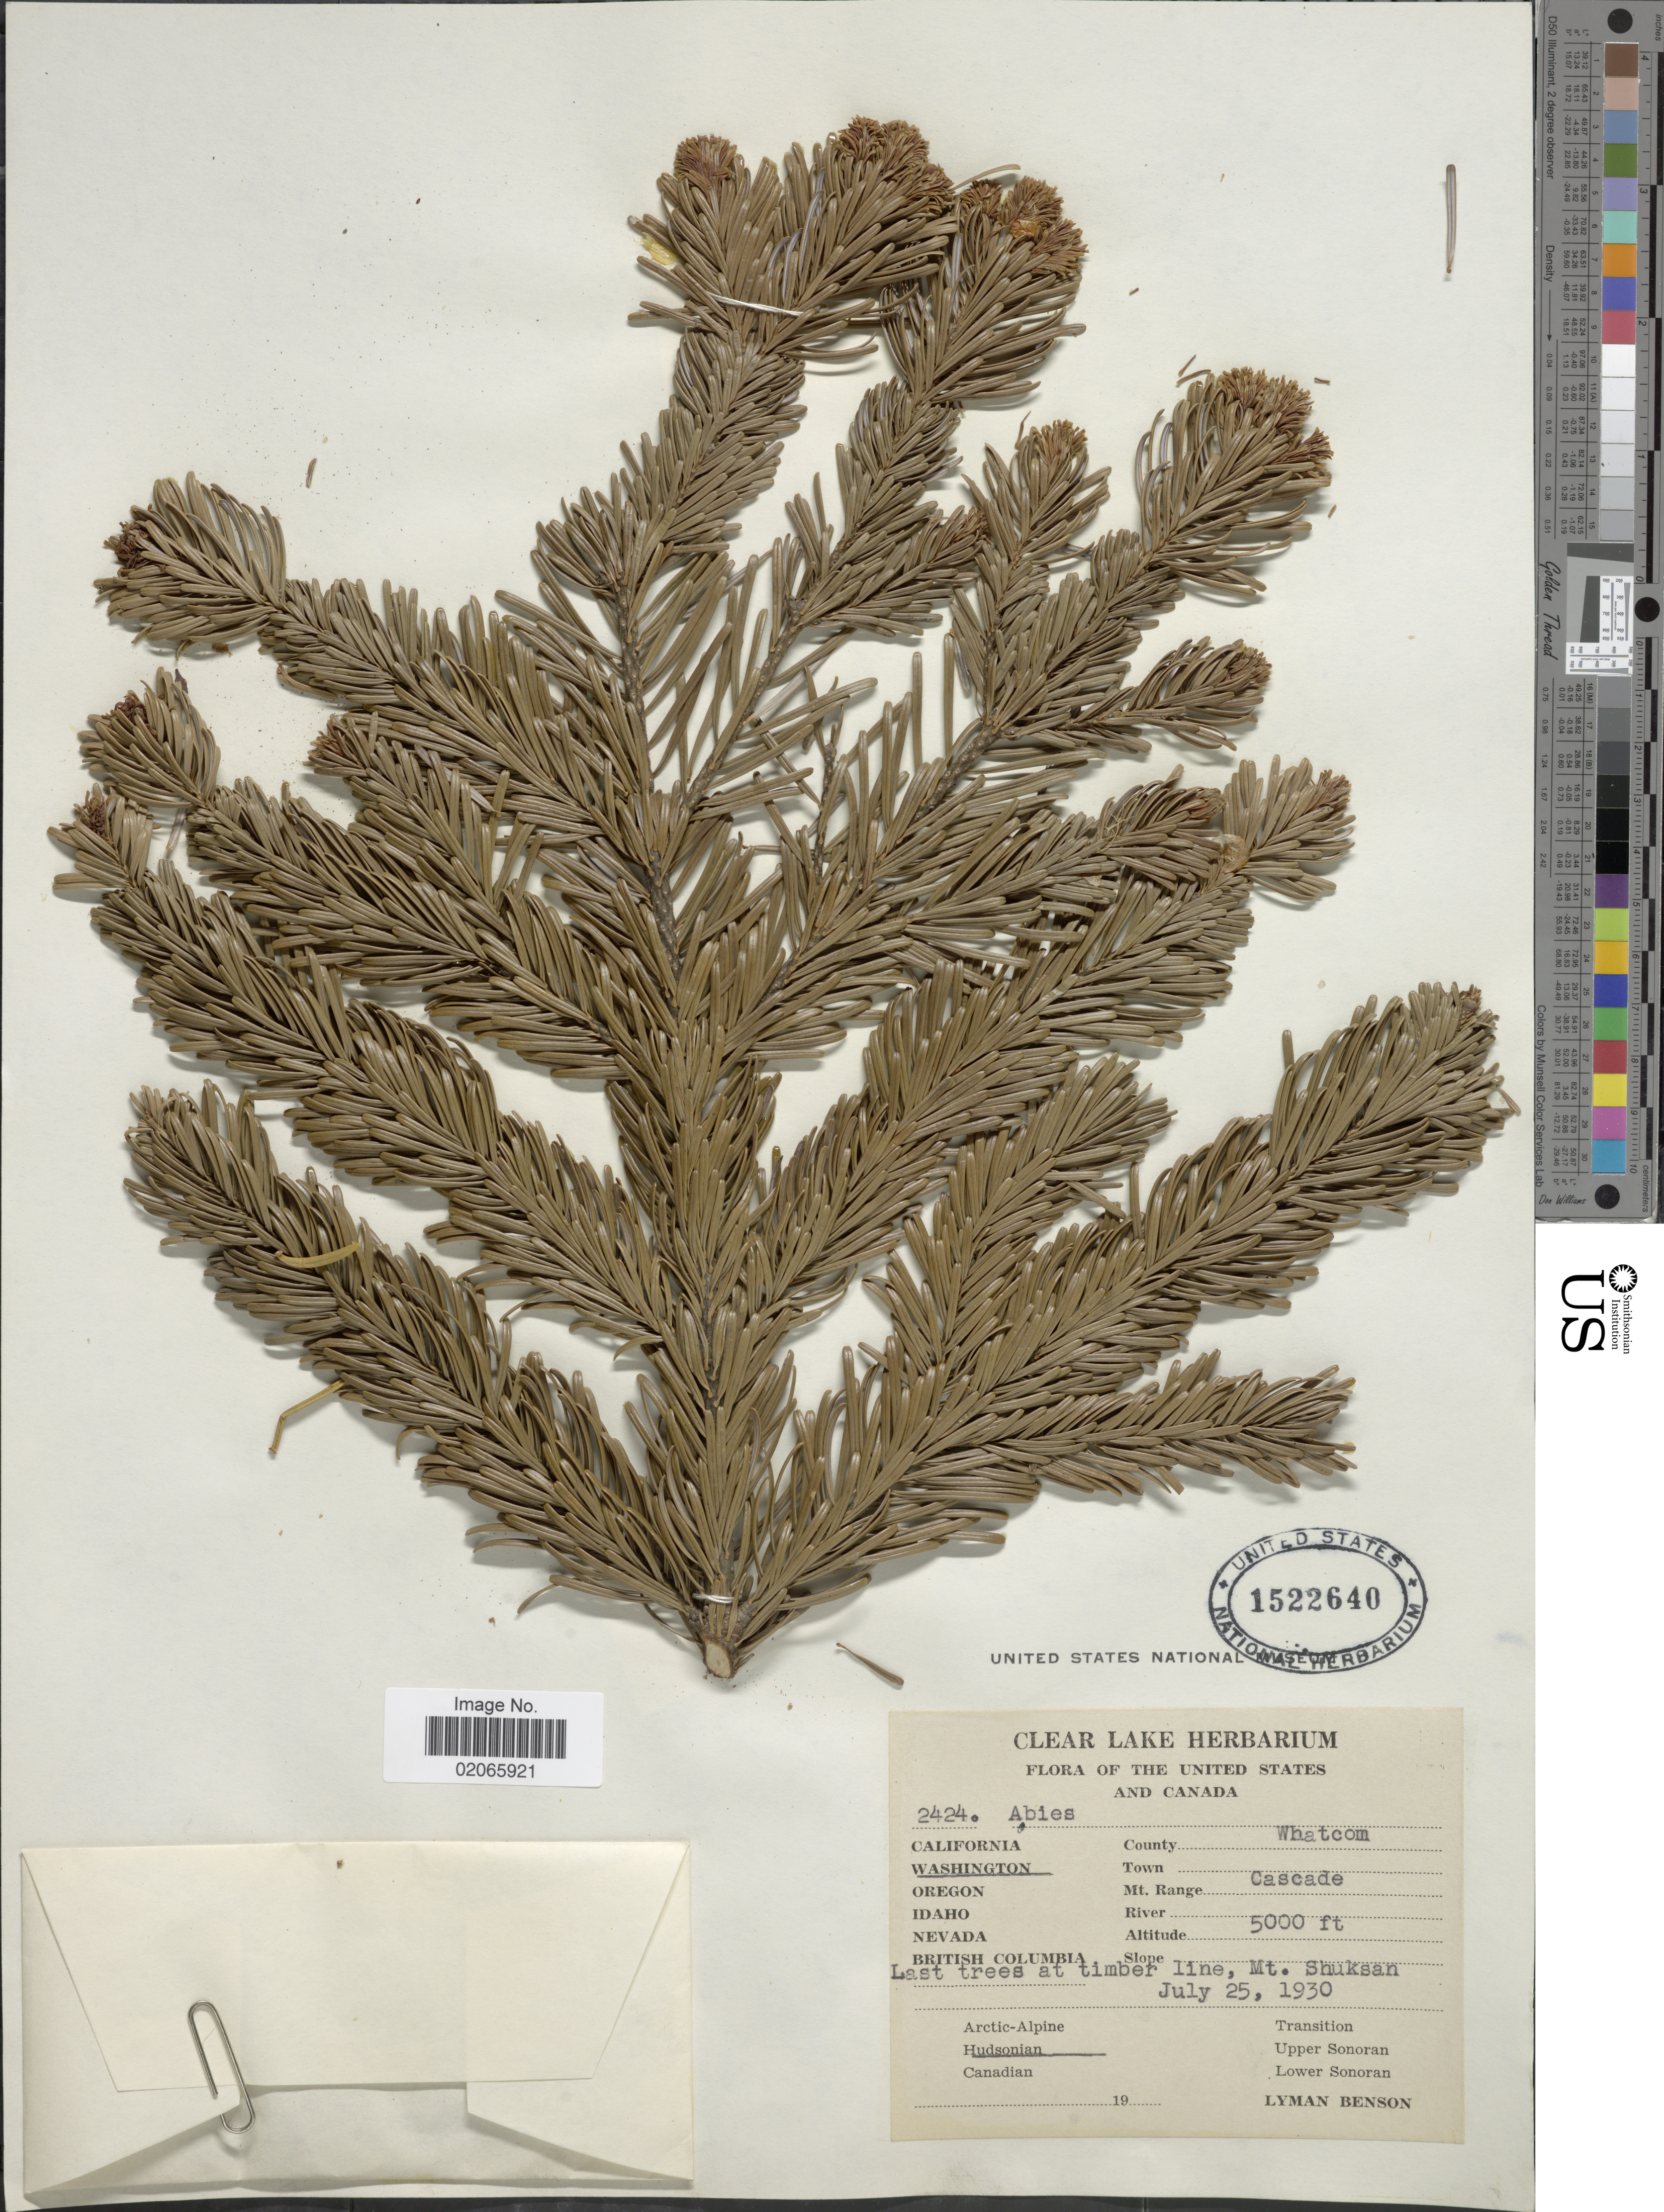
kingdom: Plantae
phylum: Tracheophyta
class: Pinopsida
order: Pinales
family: Pinaceae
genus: Abies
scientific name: Abies sp.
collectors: L. D. Benson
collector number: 2424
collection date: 1930-07-25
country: United States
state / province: Washington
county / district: Whatcom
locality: Mt. Range: Cascade, Mt. Shuksan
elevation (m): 1524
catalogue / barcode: US 1522640